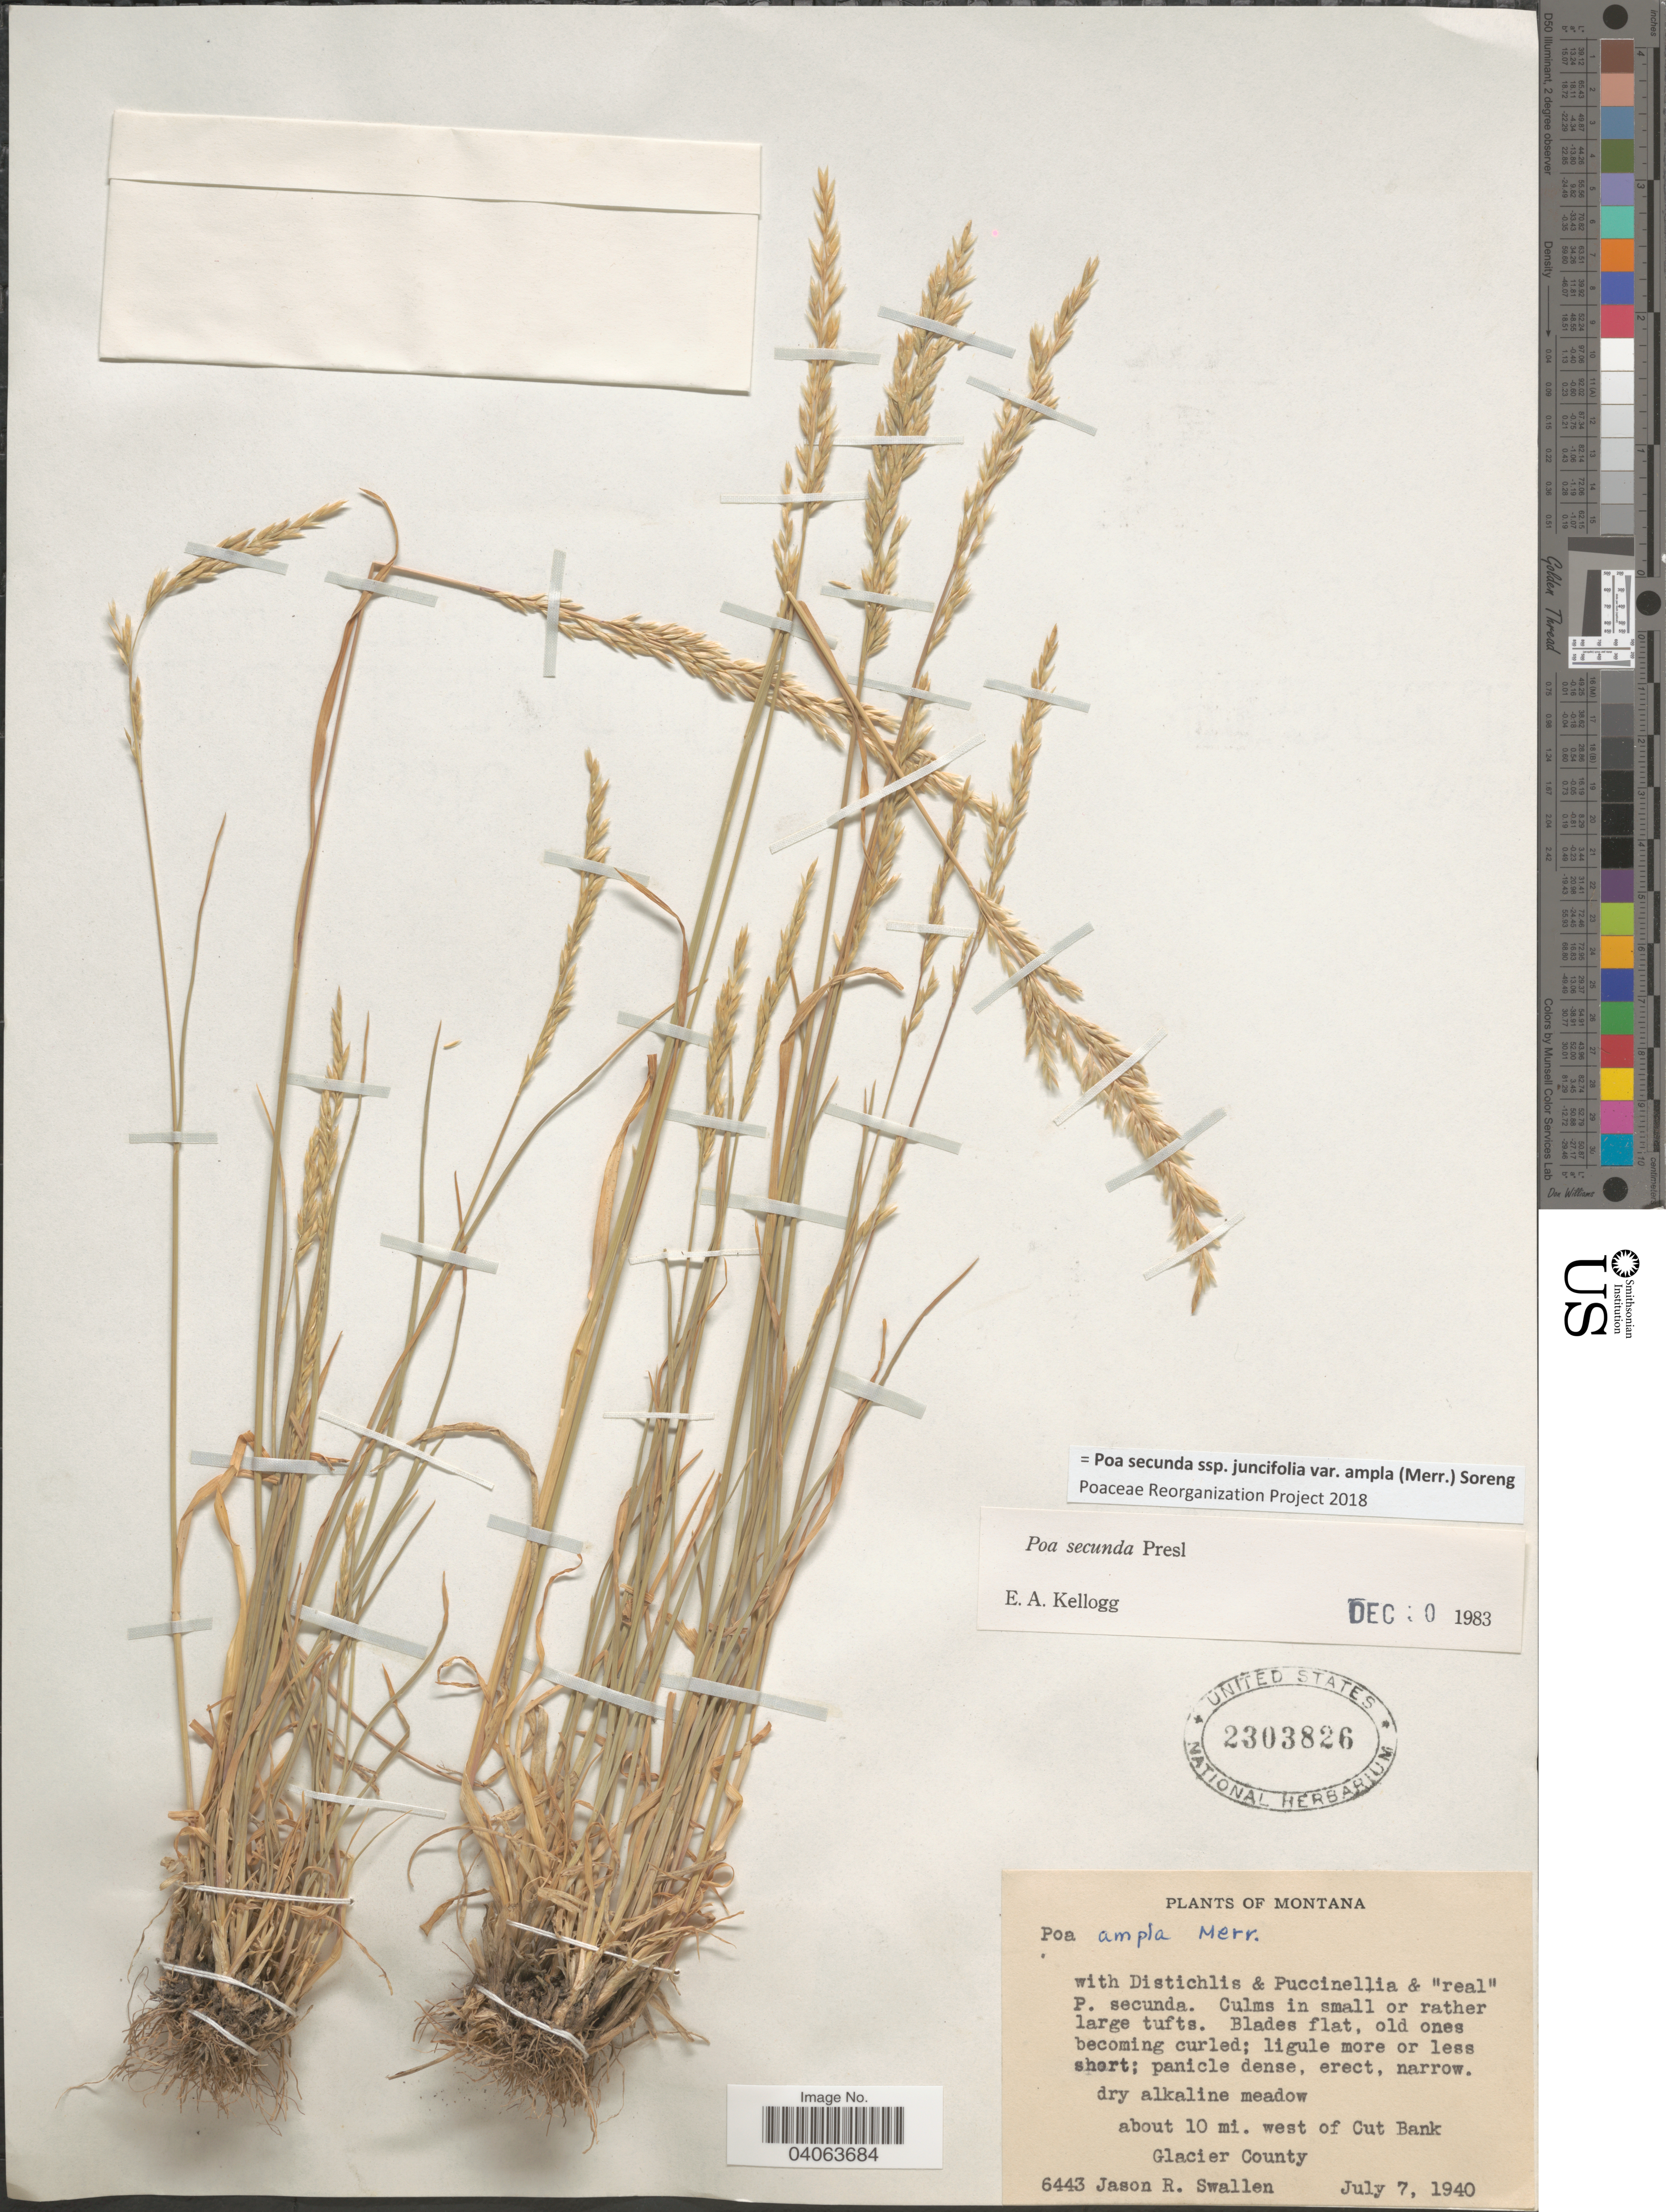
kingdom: Plantae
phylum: Tracheophyta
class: Liliopsida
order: Poales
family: Poaceae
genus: Poa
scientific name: Poa secunda subsp. juncifolia var. ampla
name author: (Merr.) Soreng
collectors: J. R. Swallen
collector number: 6443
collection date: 1940-07-07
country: United States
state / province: Montana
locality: Dry alkaline meadow, about 10 mi. west of Cut Bank, Glacier County.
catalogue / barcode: US 2303826